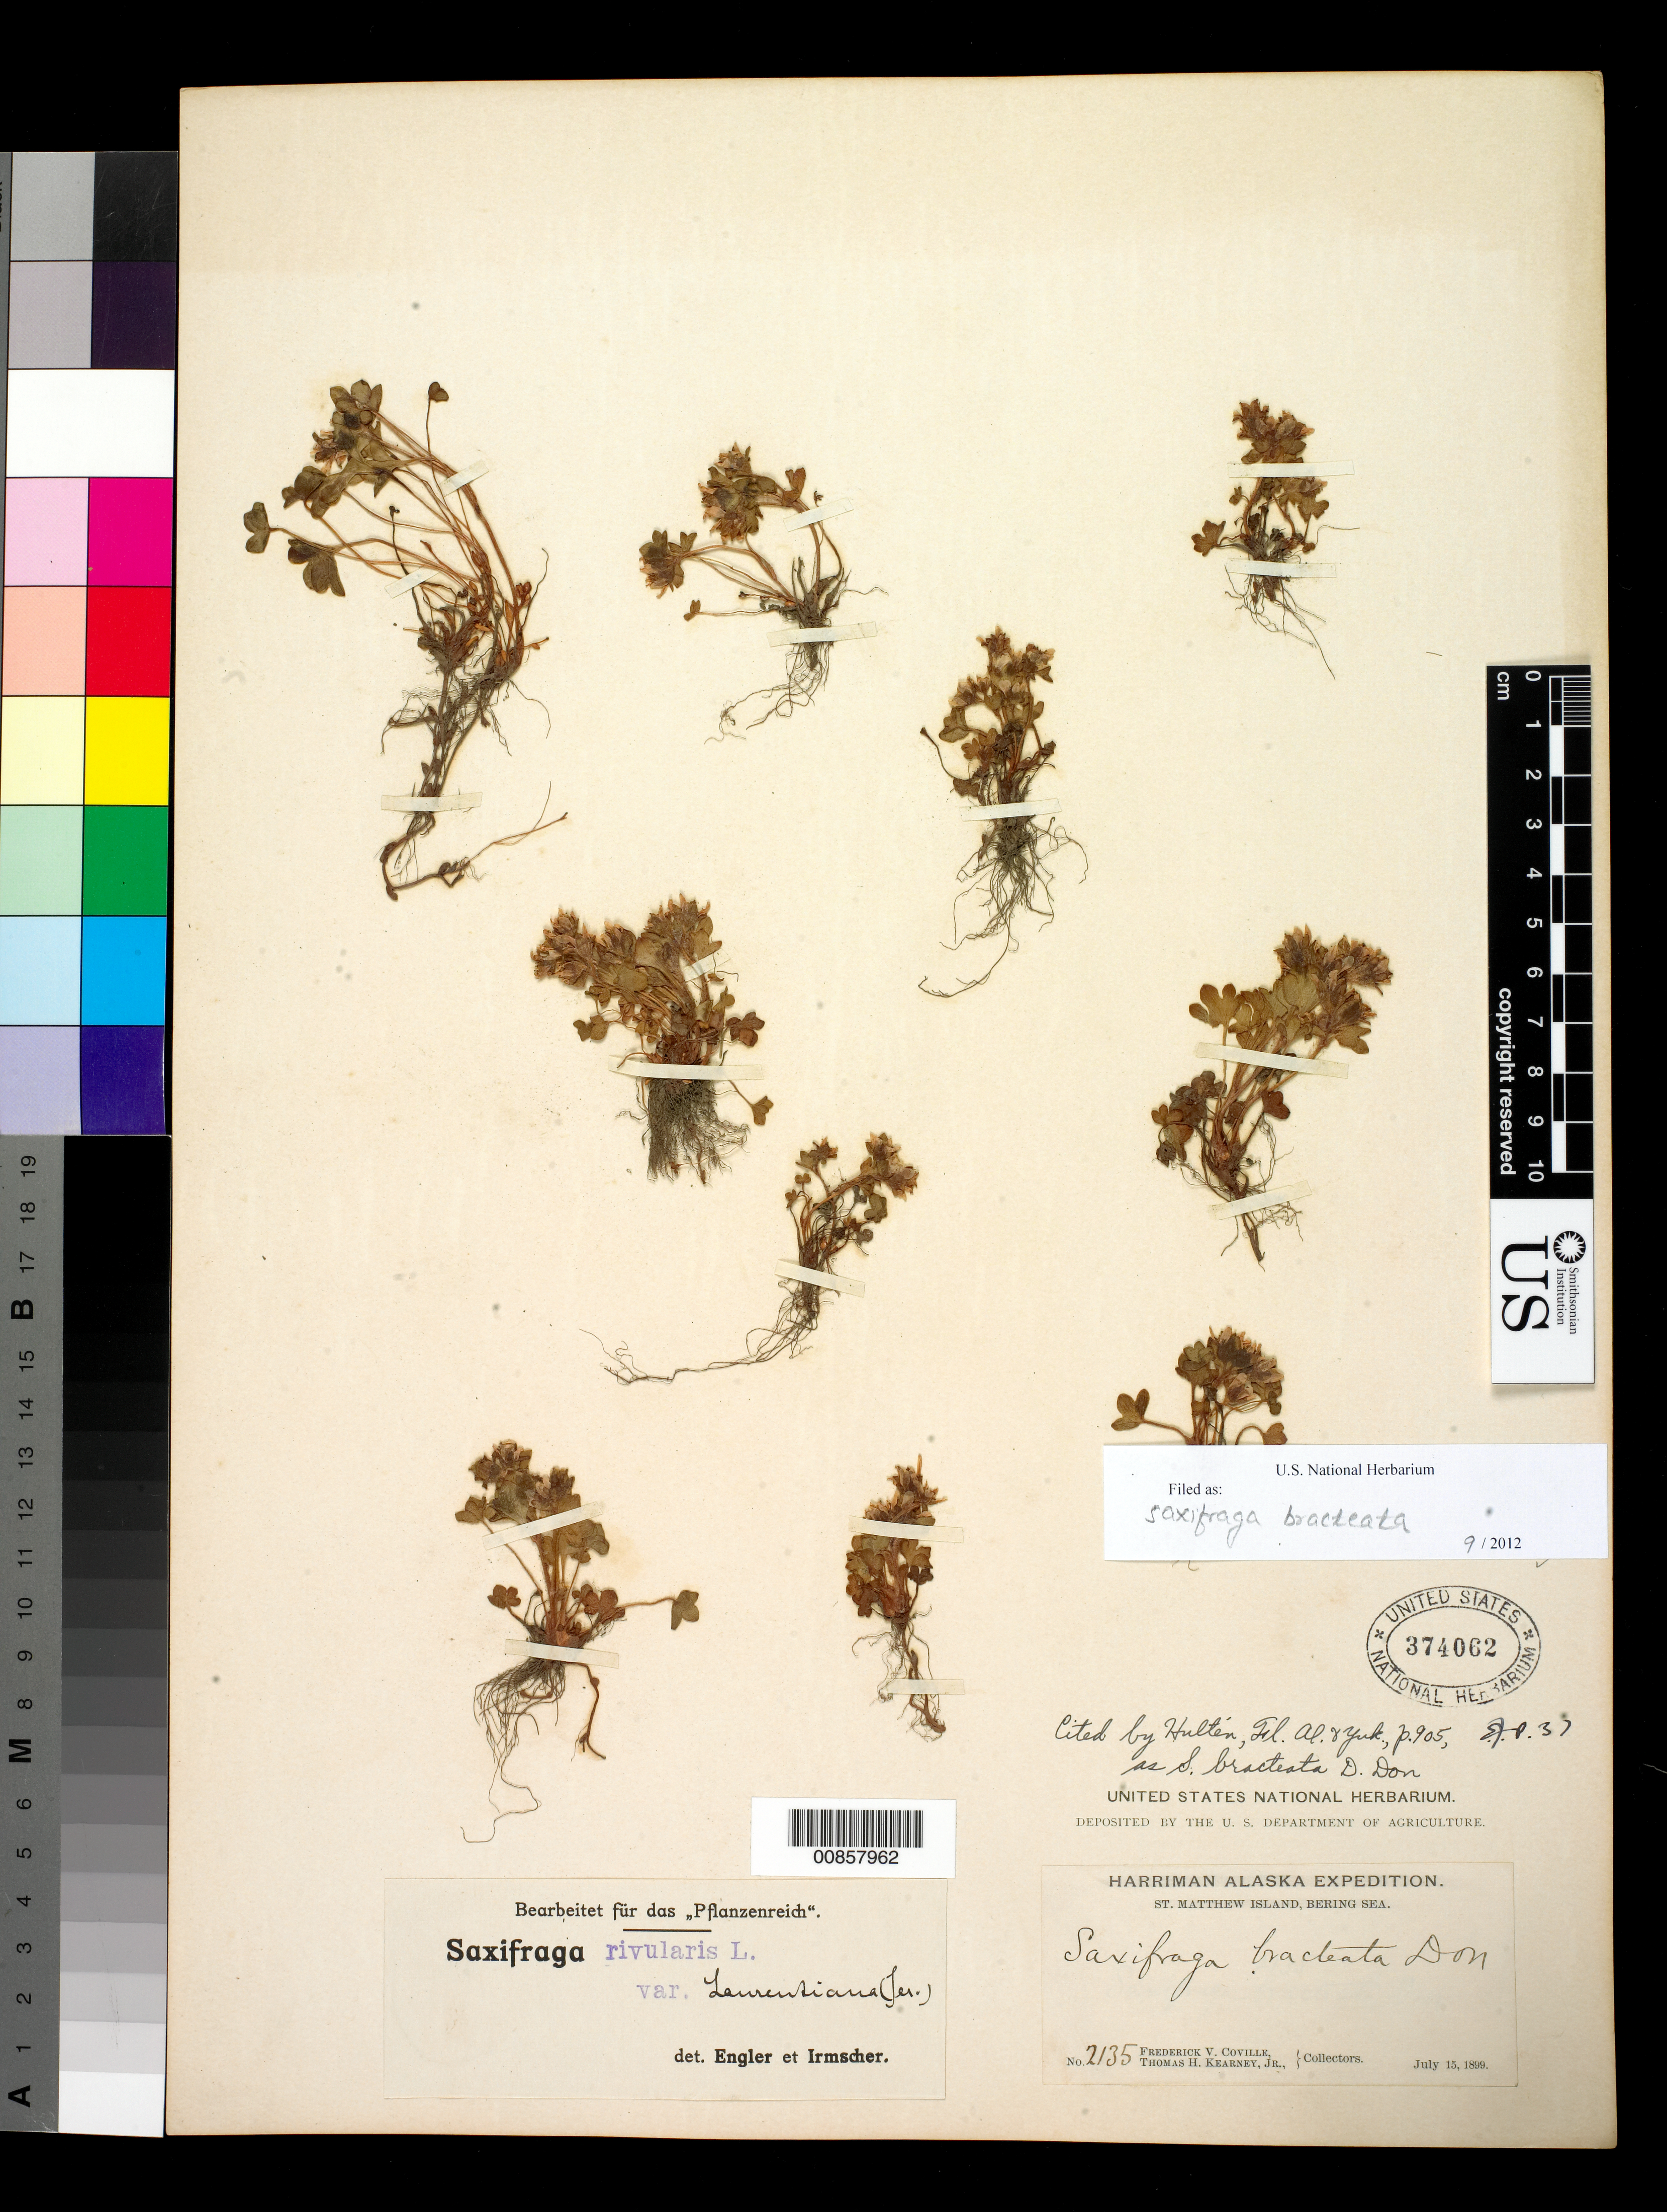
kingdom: Plantae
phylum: Tracheophyta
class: Magnoliopsida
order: Saxifragales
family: Saxifragaceae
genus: Saxifraga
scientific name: Saxifraga bracteata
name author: D. Don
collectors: F. V. Coville & T. H. Kearney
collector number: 2135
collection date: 1899-07-15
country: United States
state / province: Alaska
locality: Bering Sea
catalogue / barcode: US 370462